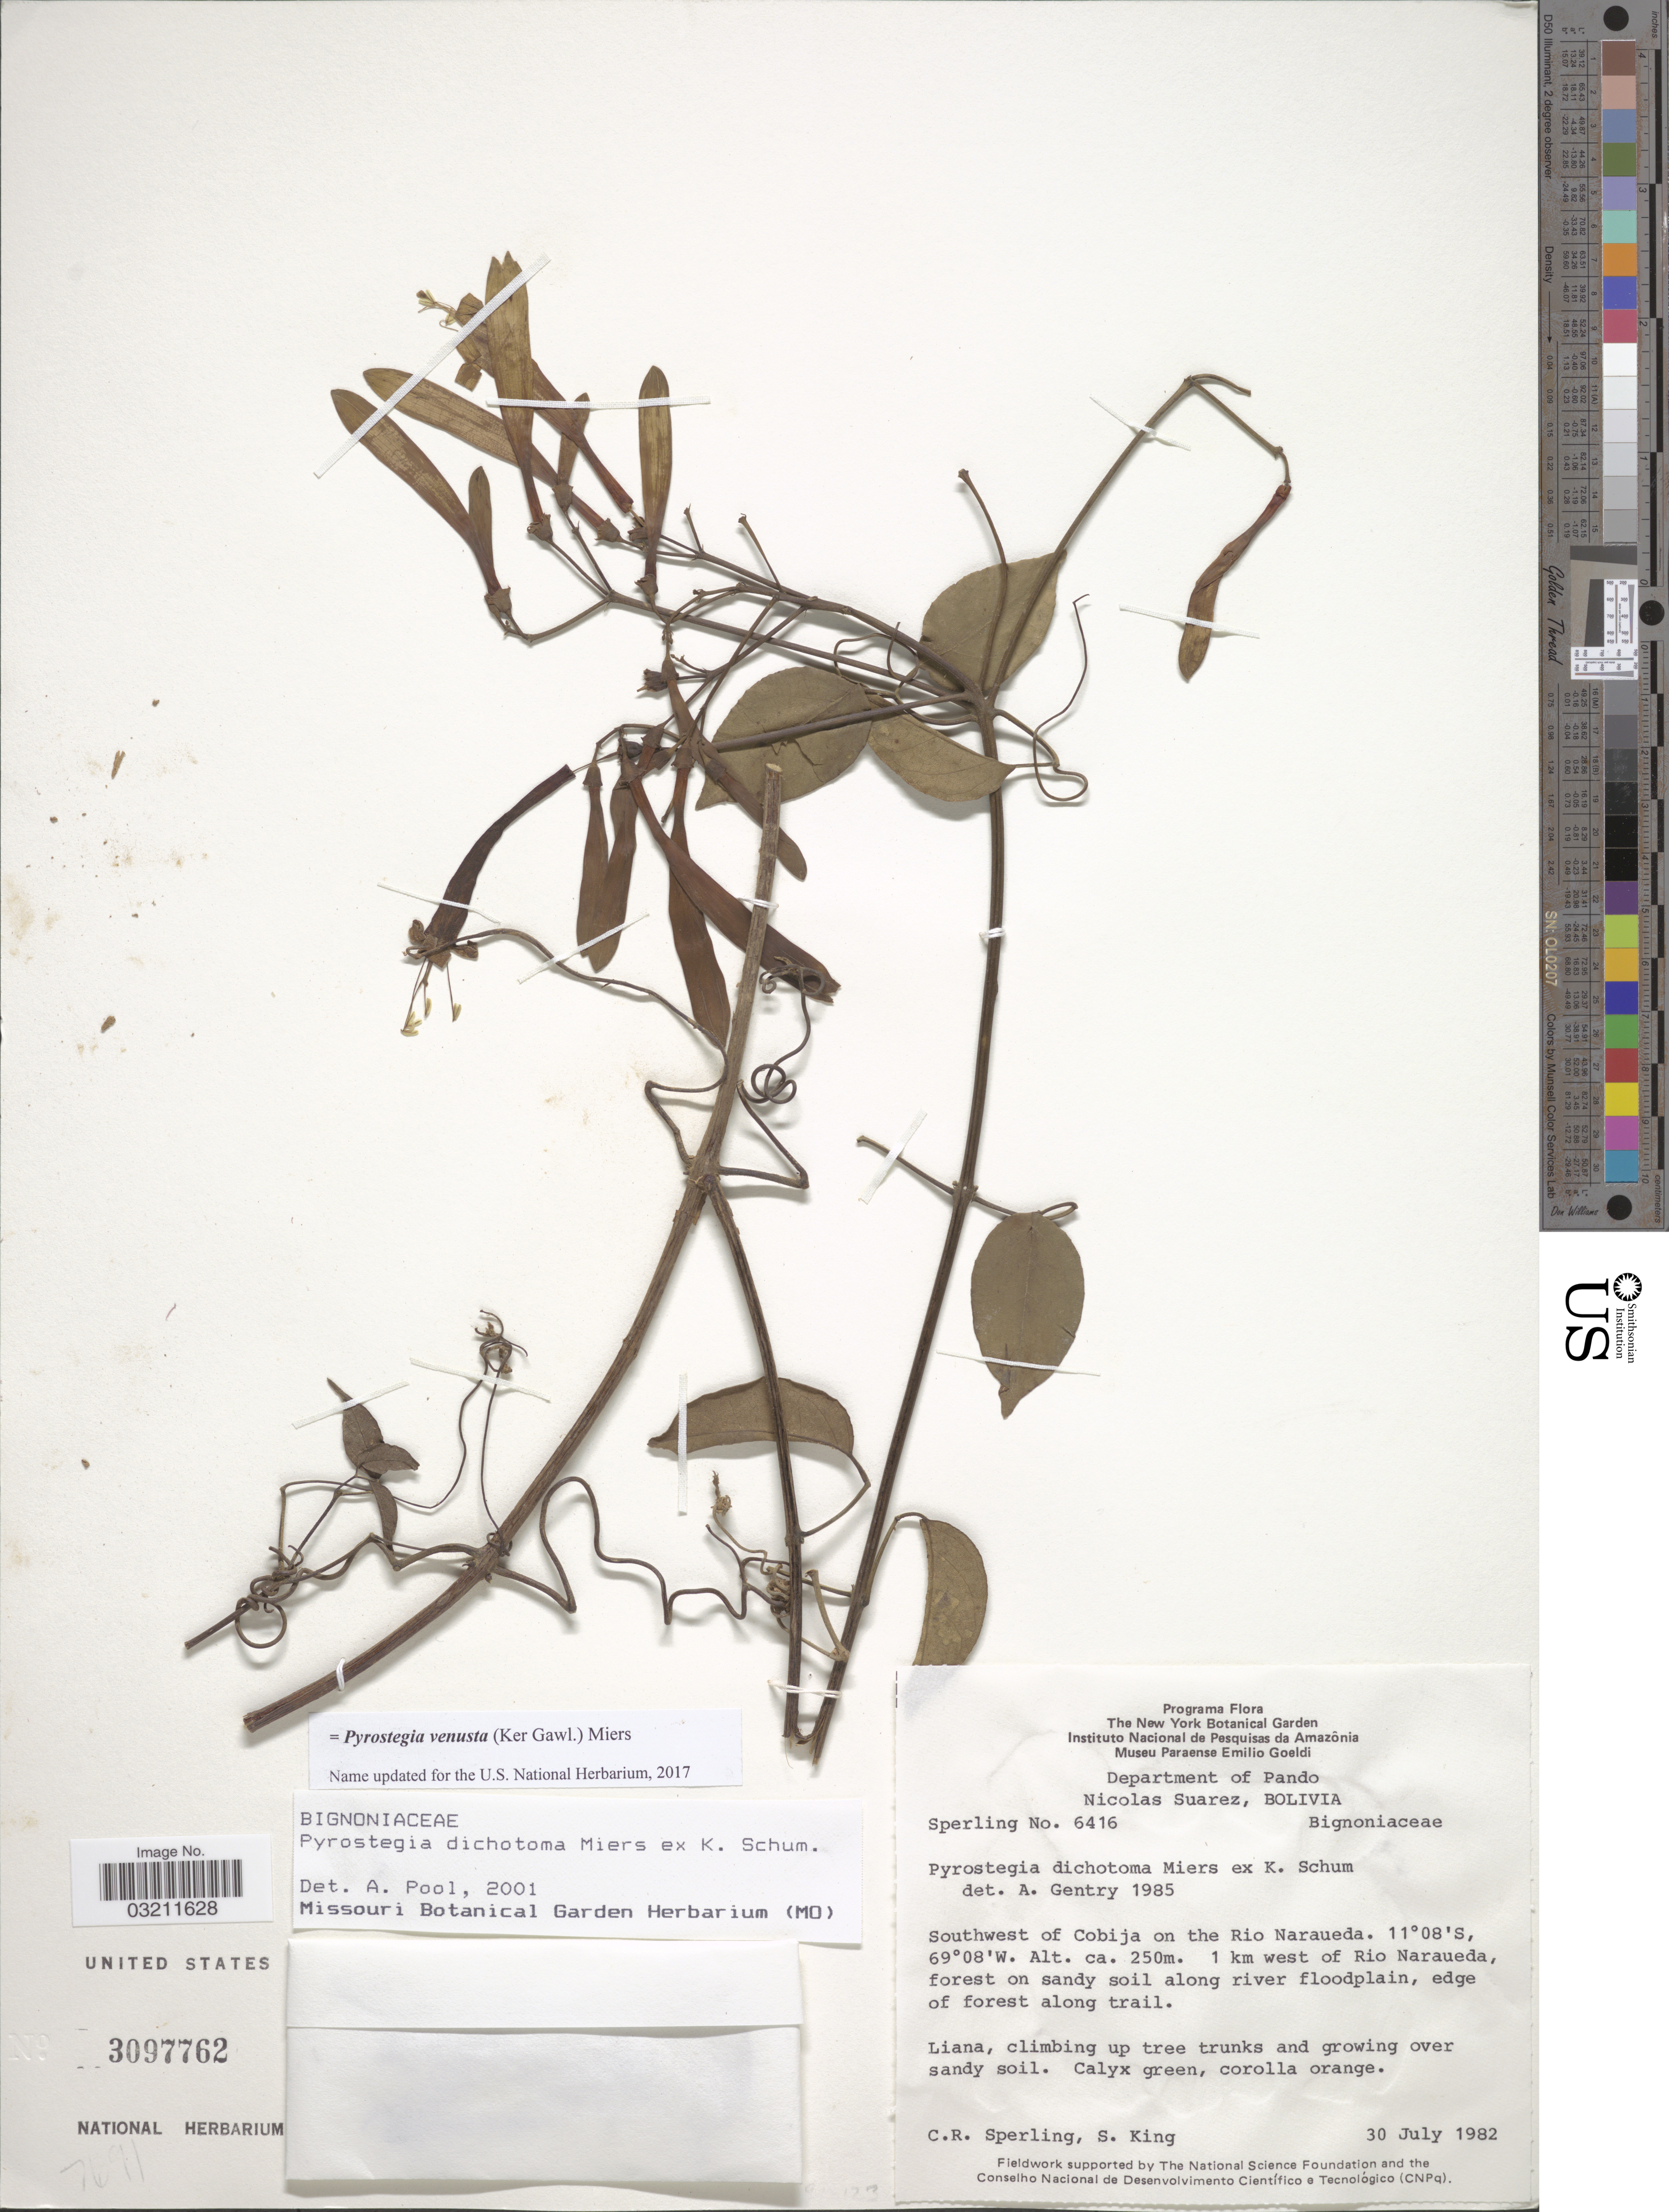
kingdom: Plantae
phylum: Tracheophyta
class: Magnoliopsida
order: Lamiales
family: Bignoniaceae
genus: Pyrostegia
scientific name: Pyrostegia venusta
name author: (Ker Gawl.) Miers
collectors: C. R. Sperling & S. King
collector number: Sperling 6416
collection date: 1982-07-30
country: Bolivia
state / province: Pando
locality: Department of Pando. Nicolas Suarez. Southwest of Cobija on the Rio Naraueda. 1 km west of Rio Naraueda.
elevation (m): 250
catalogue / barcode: US 3097762